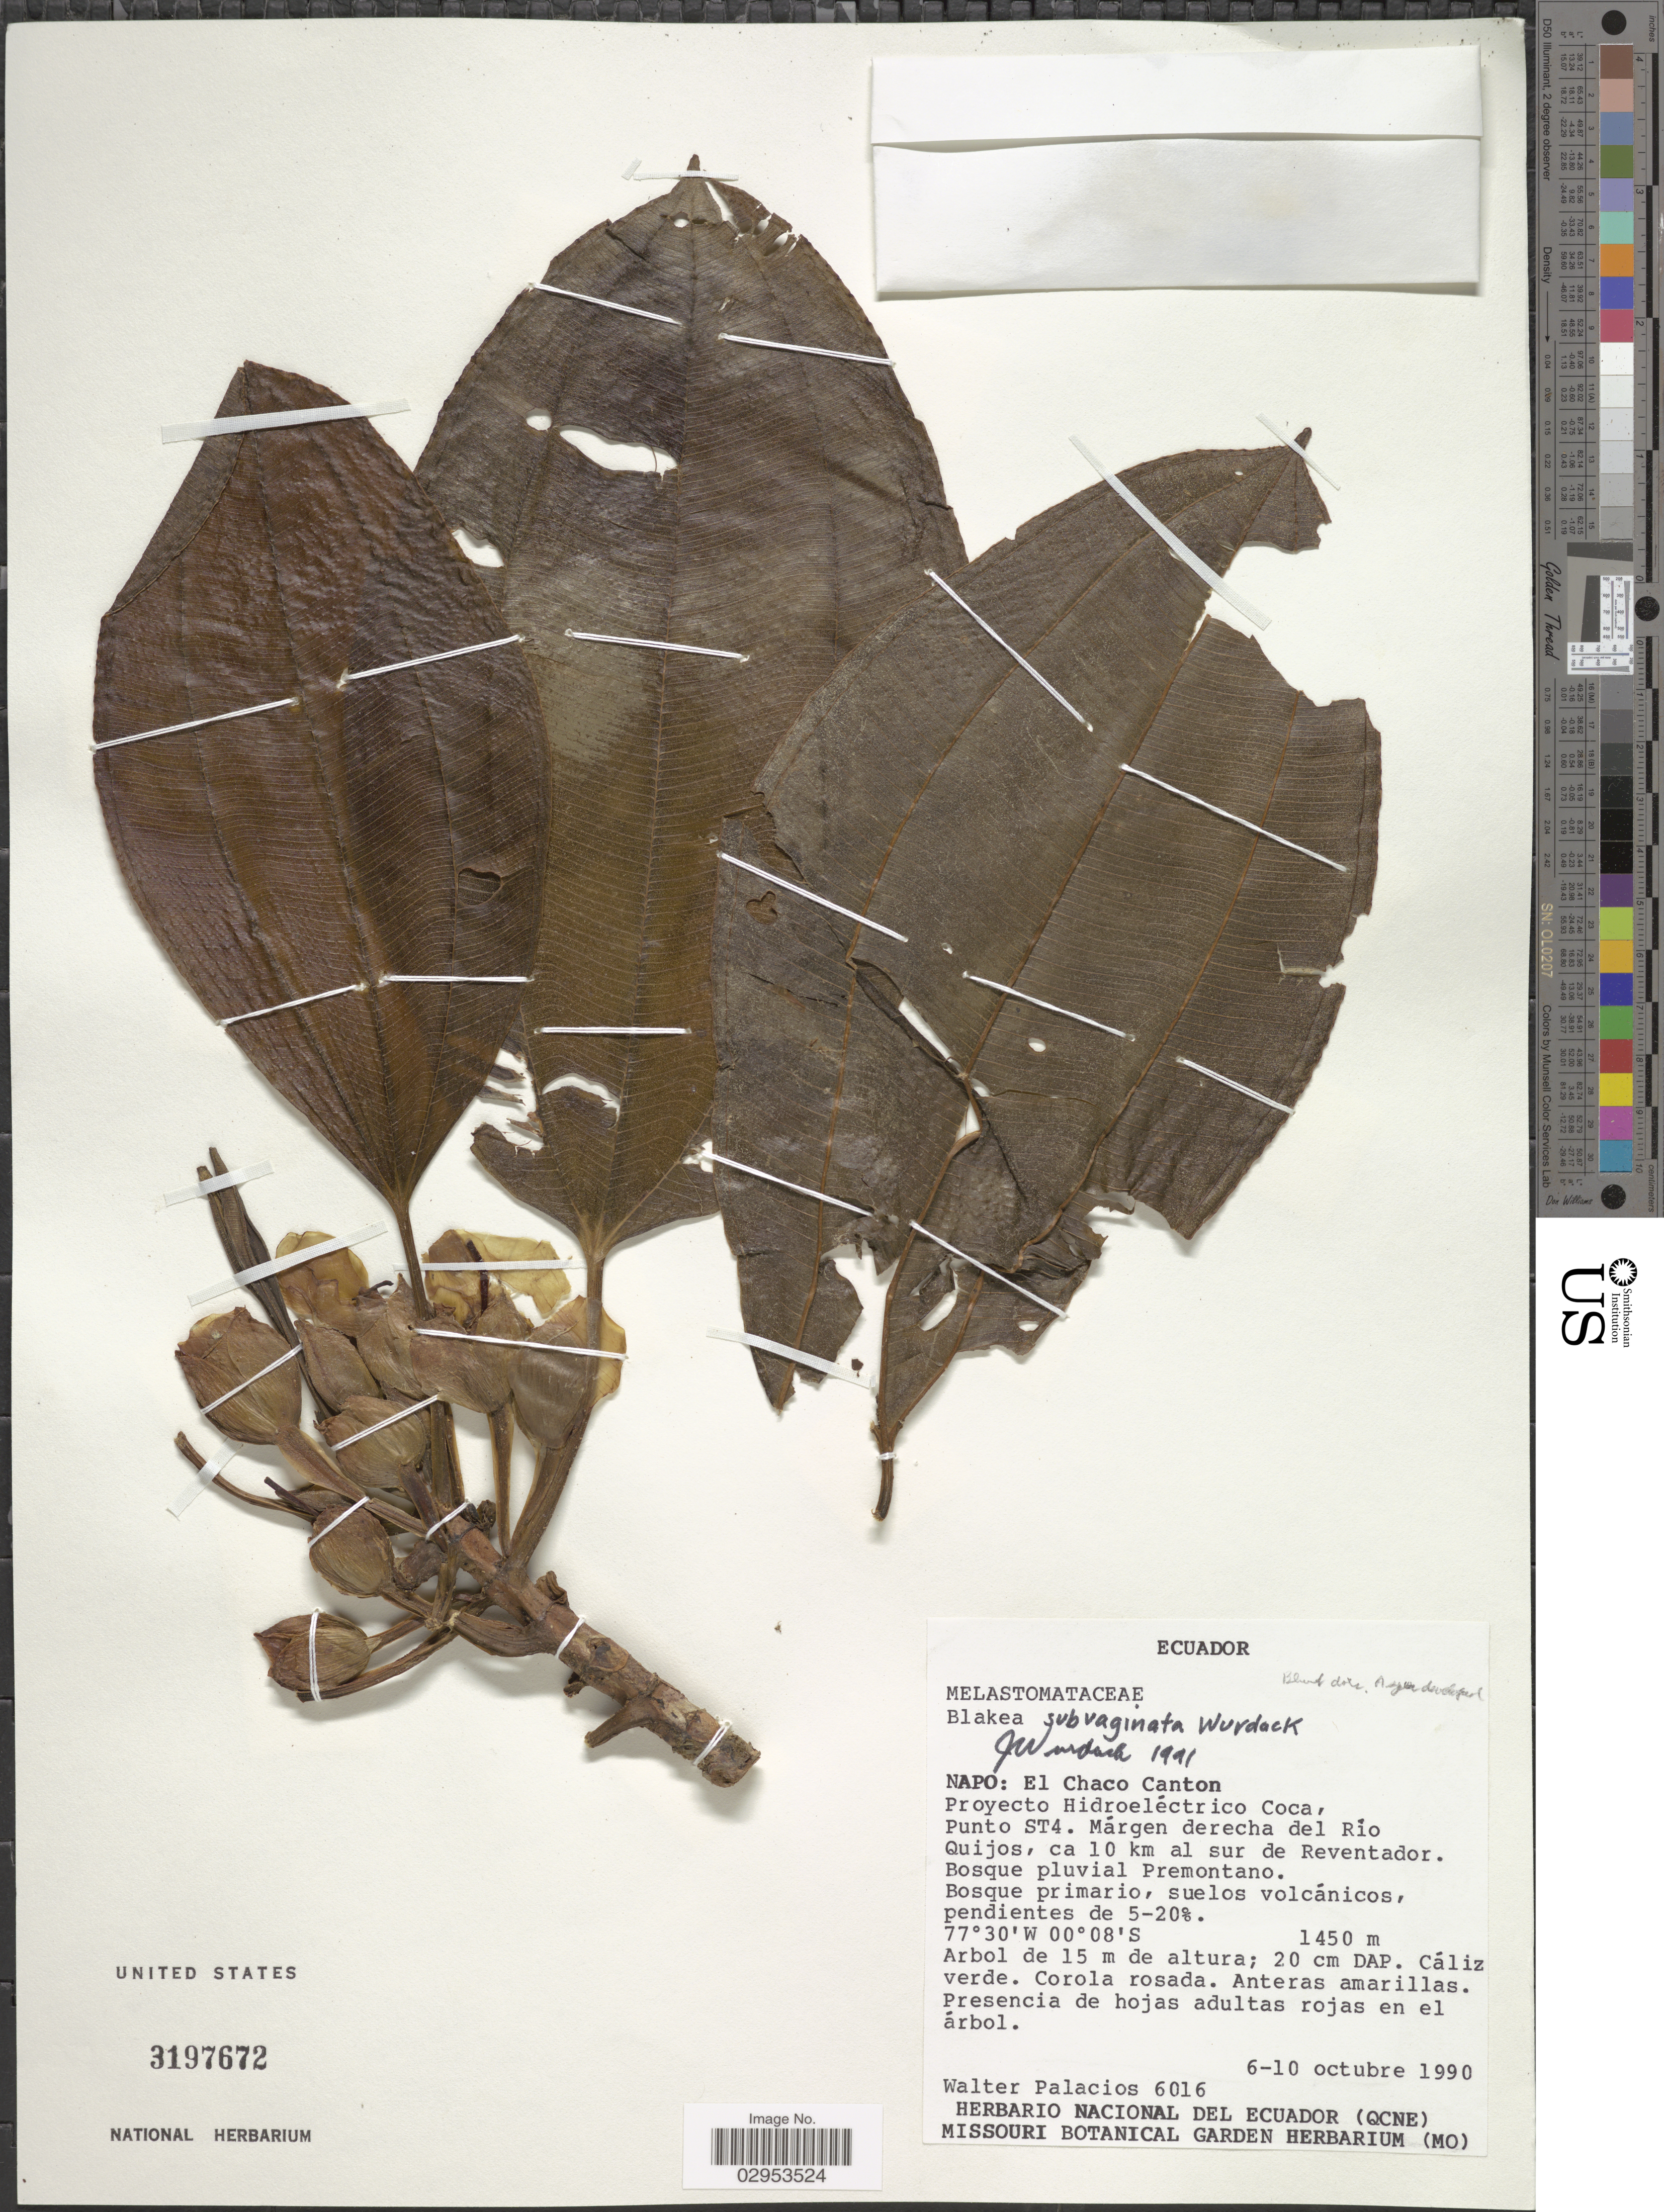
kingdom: Plantae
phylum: Tracheophyta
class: Magnoliopsida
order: Myrtales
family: Melastomataceae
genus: Blakea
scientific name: Blakea subvaginata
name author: Wurdack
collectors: W. Palacios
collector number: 6016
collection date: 1990-10-06/1990-10-10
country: Ecuador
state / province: Napo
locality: El Chaco Canton. Proyecto Hidroeléctrico Coca, Punto ST4. Márgen derecha del Río Quijos, ca 10 km al sur de Reventador.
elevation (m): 1450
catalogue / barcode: US 3197672